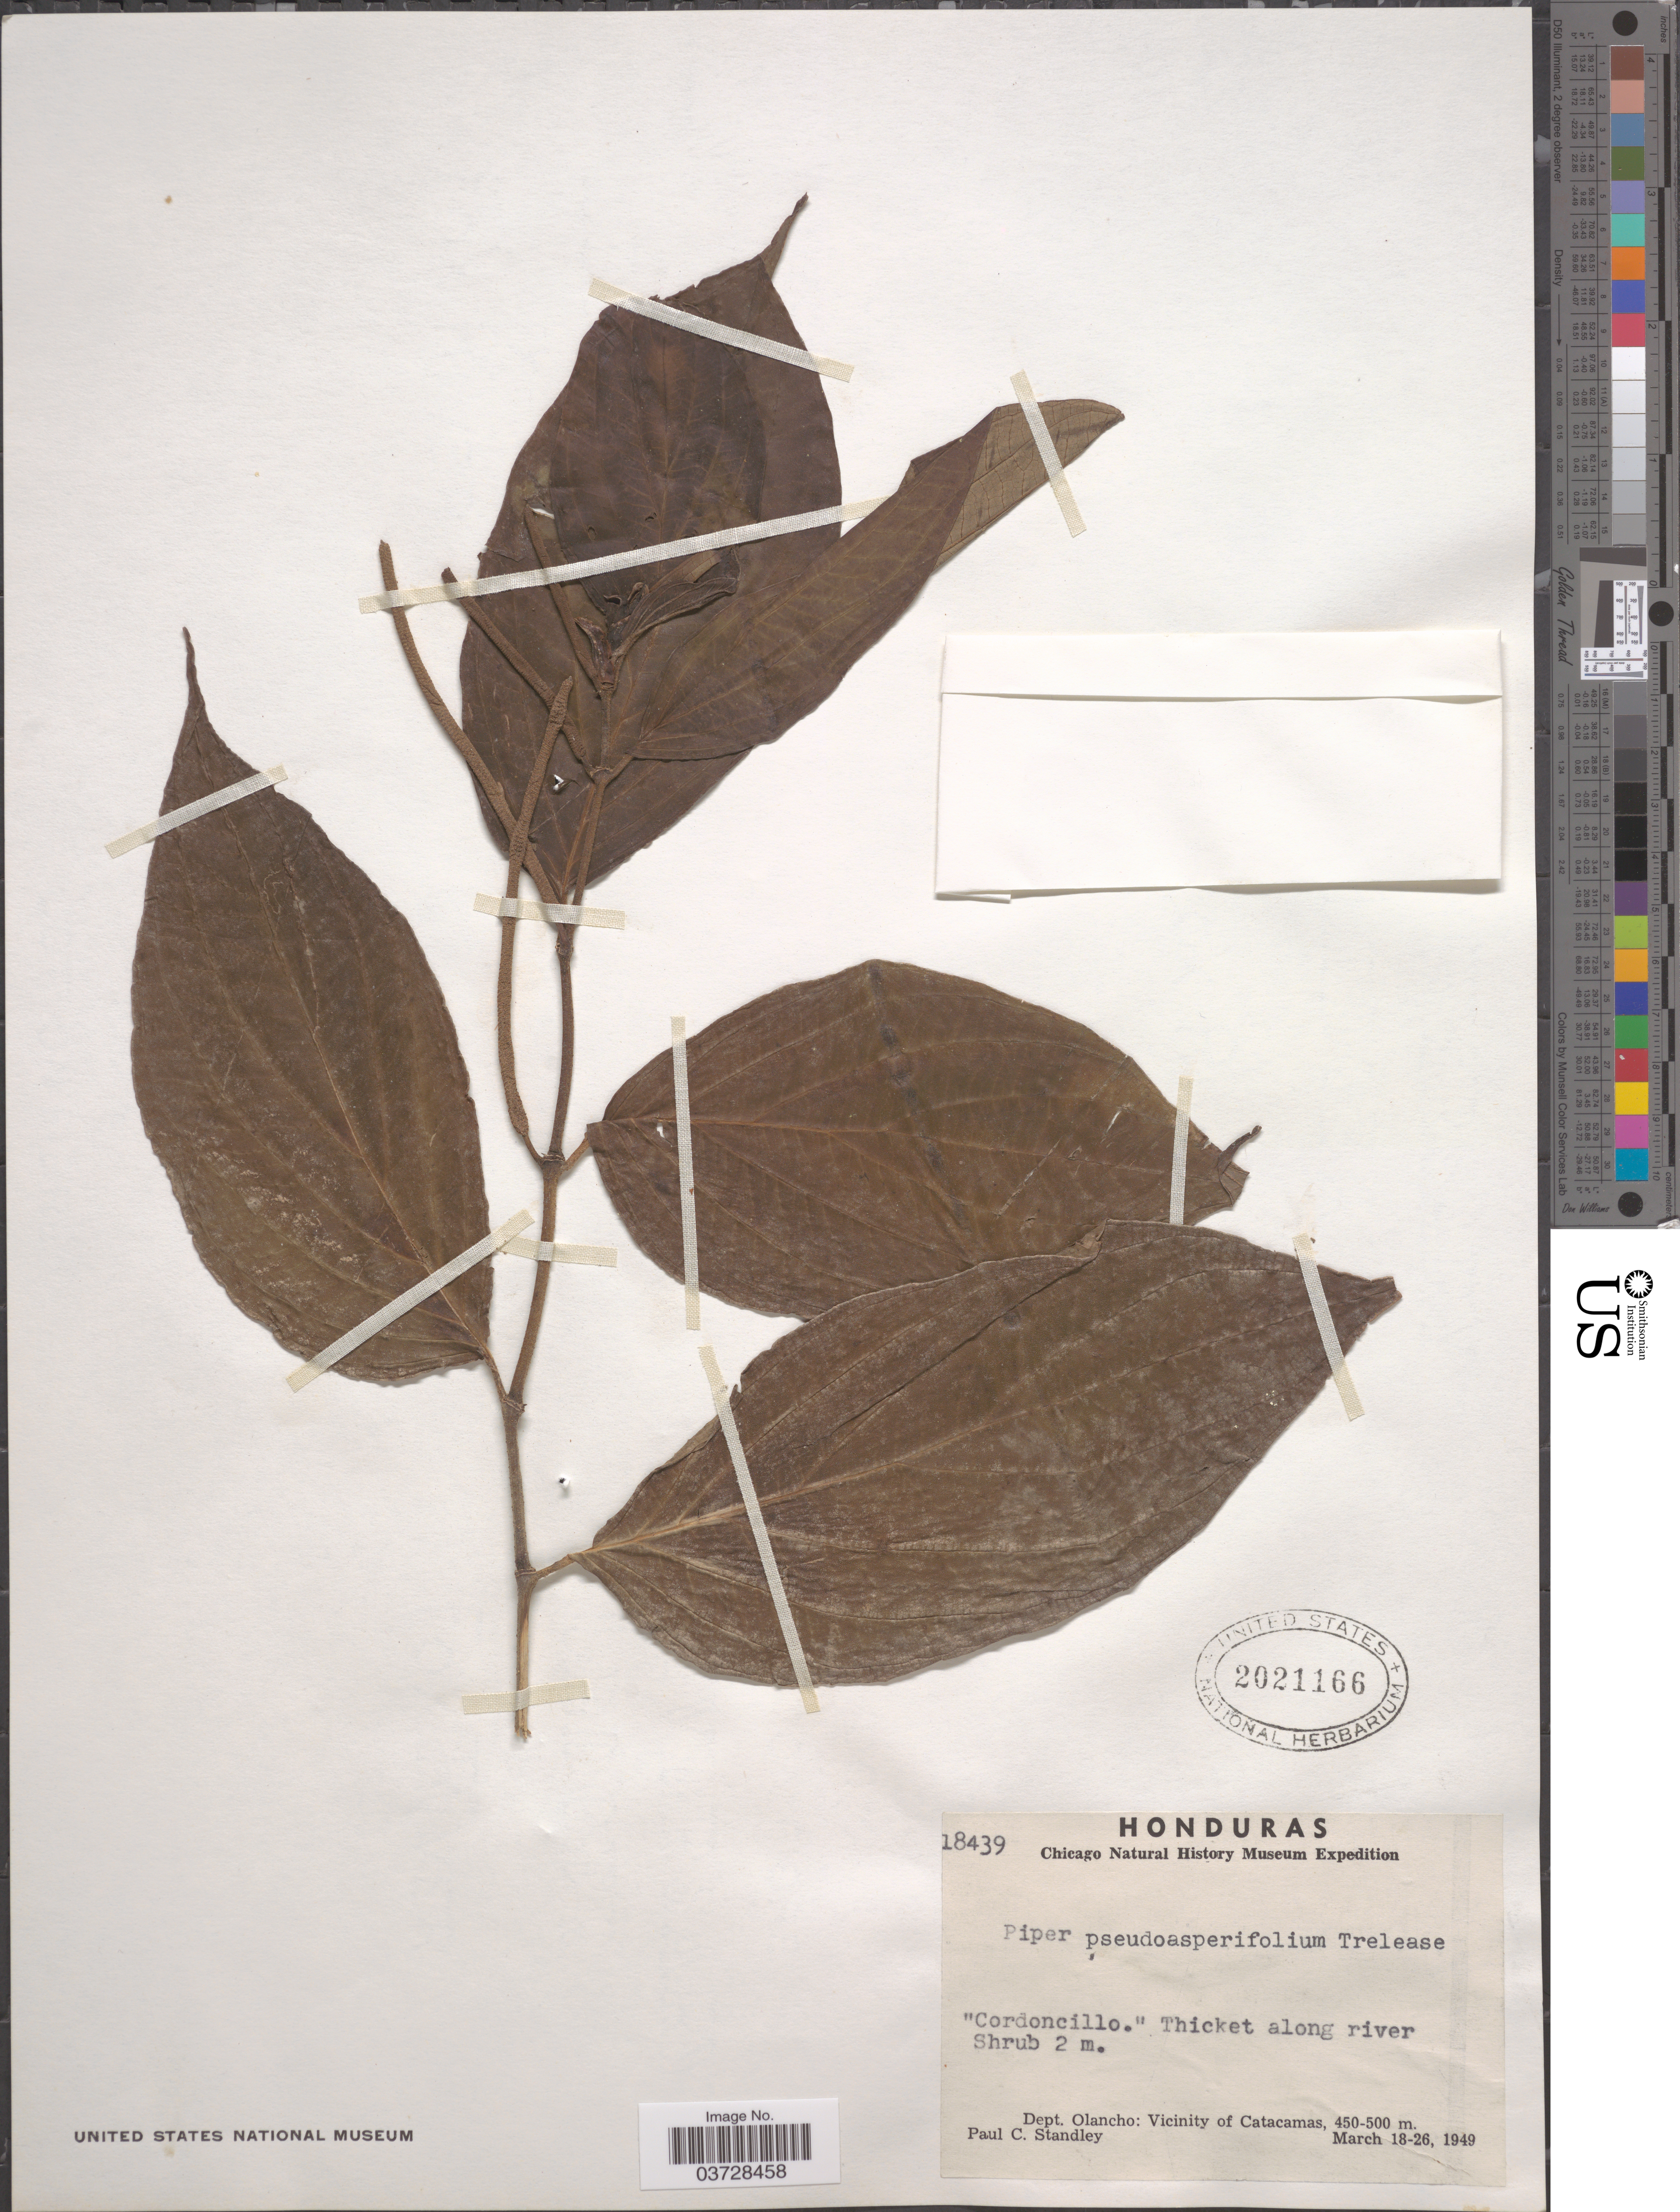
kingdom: Plantae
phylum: Tracheophyta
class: Magnoliopsida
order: Piperales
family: Piperaceae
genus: Piper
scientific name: Piper pseudoasperifolium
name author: C. DC.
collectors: P. C. Standley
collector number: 18439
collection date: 1949-03-18/1949-03-26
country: Honduras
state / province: Olancho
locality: cordoncillo.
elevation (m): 450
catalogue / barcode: US 2021166